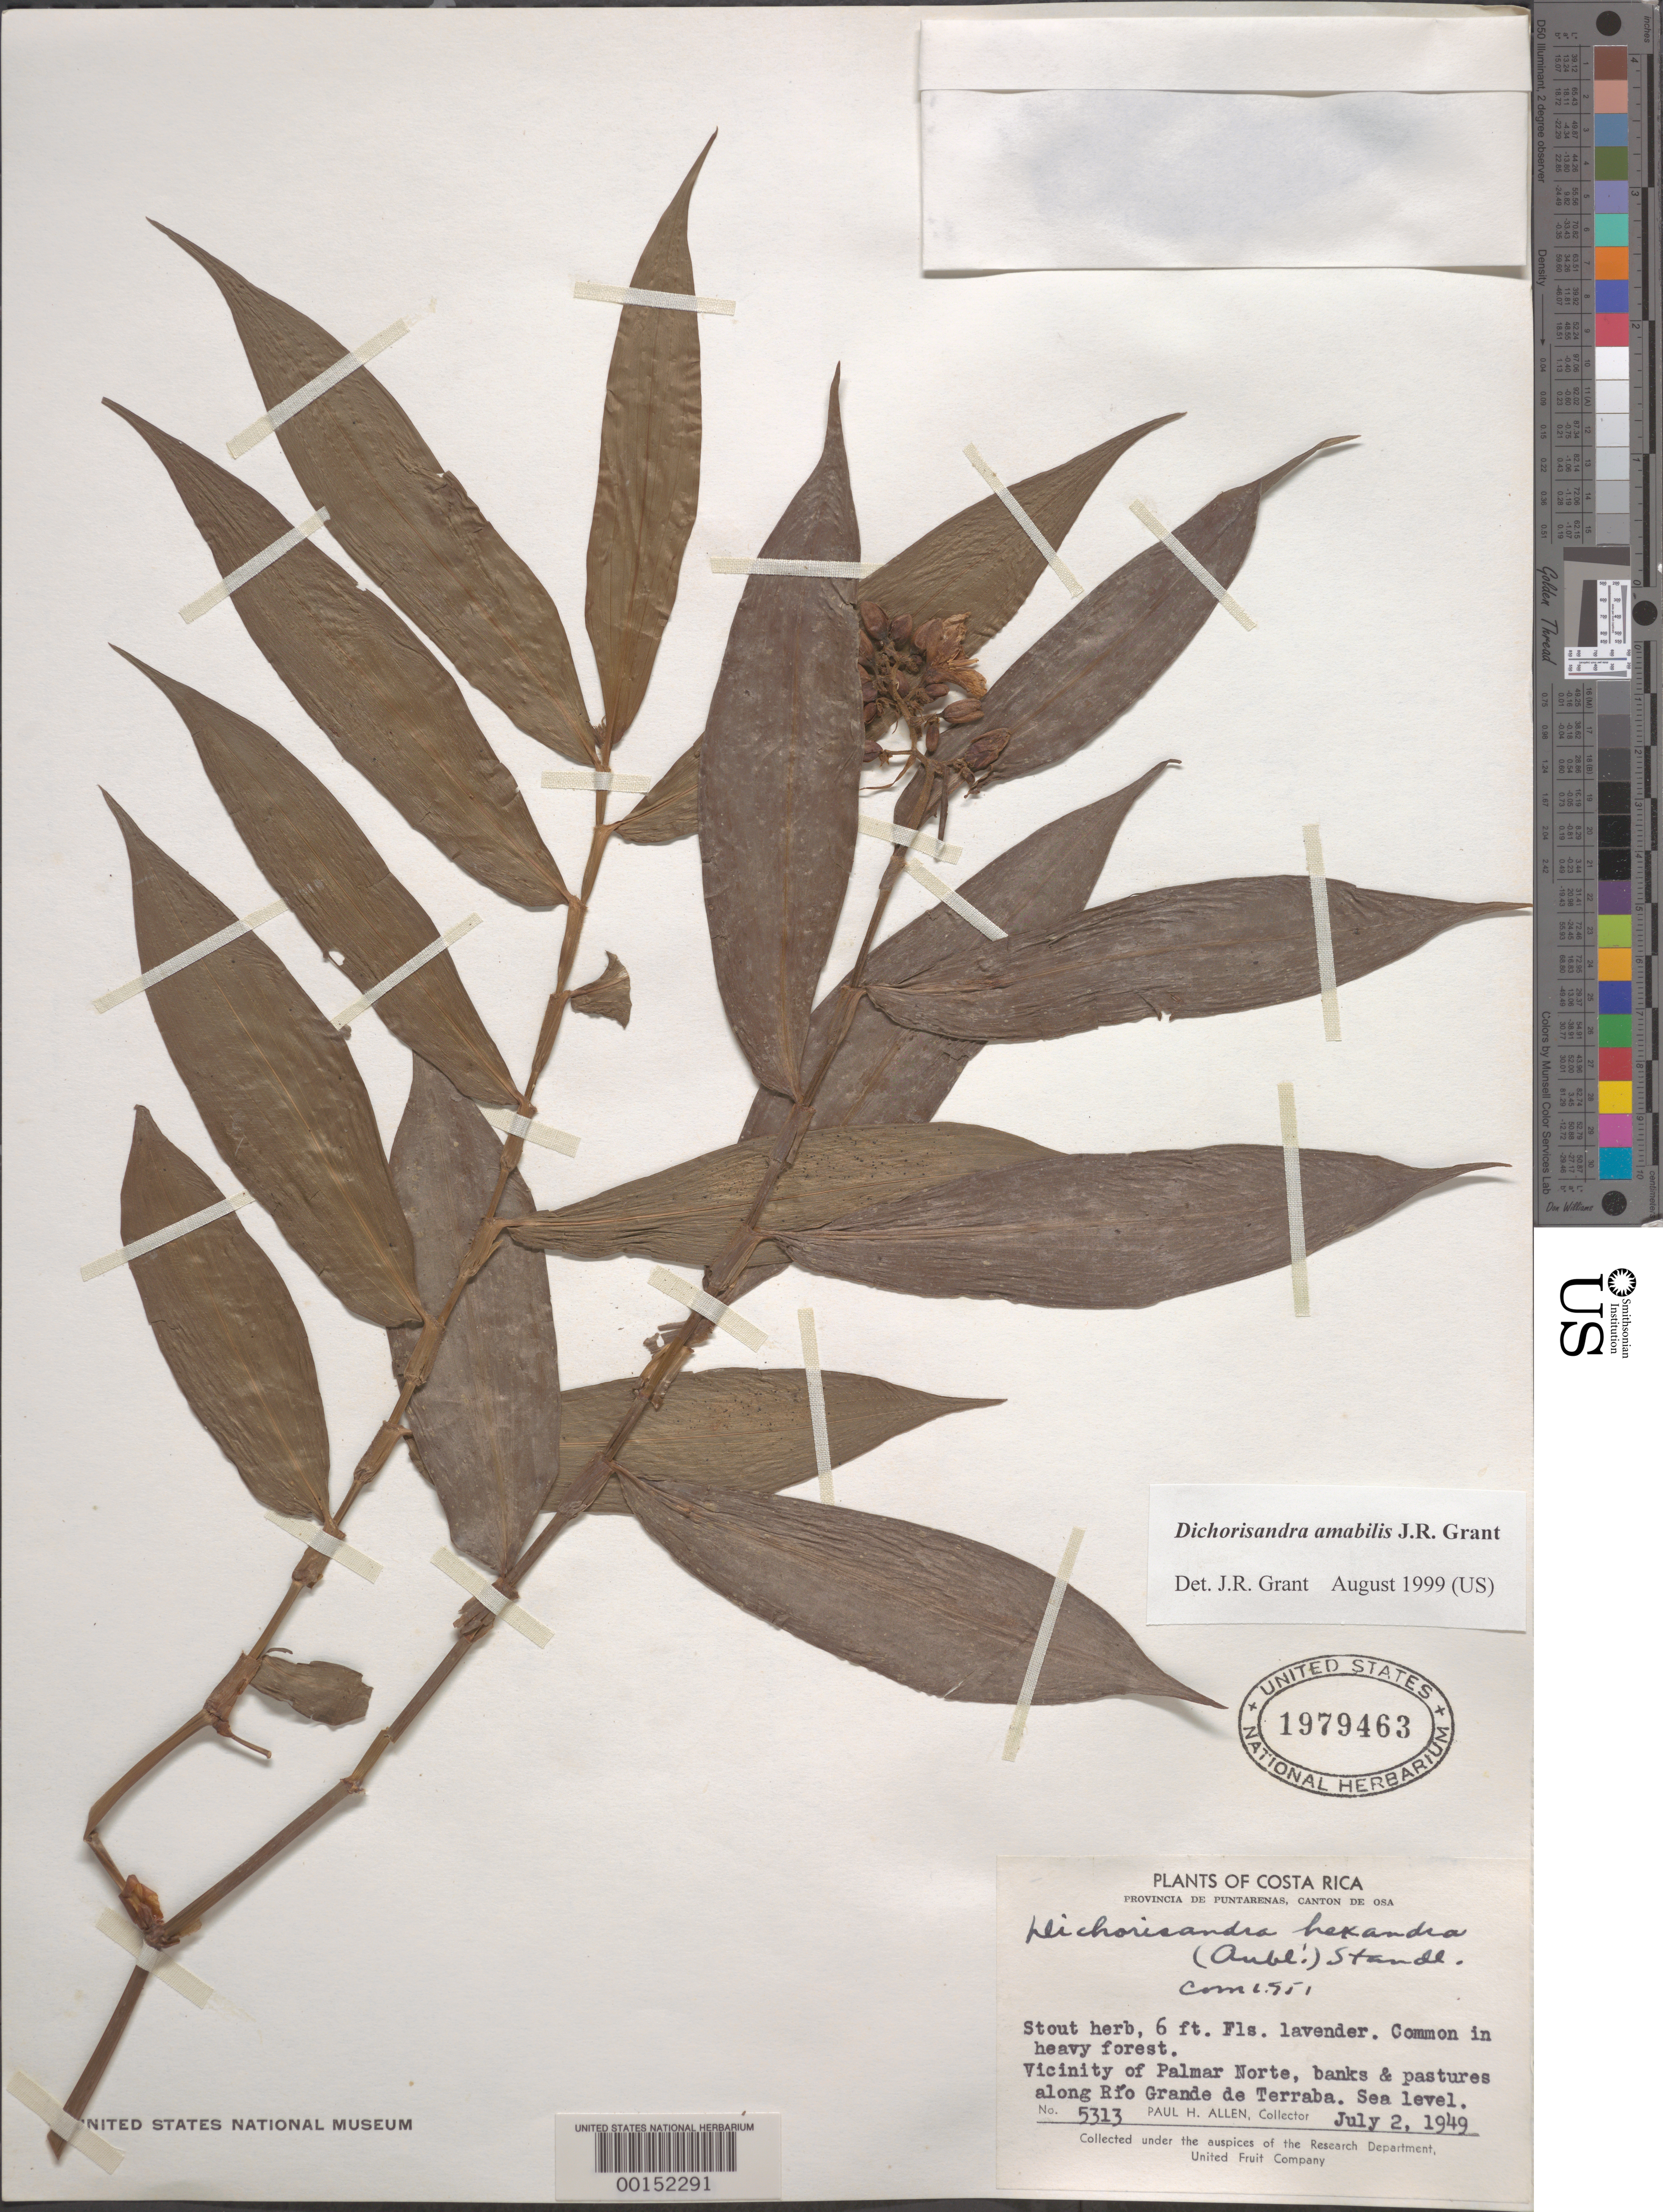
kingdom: Plantae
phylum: Tracheophyta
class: Liliopsida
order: Commelinales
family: Commelinaceae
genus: Dichorisandra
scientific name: Dichorisandra hexandra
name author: (Aubl.) Standl.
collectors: P. H. Allen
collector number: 5313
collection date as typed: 02 Jul 1949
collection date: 1949-07-02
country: Costa Rica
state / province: Puntarenas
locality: Palmar norte, along rio grande de terraba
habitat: Riverbank, heavy forest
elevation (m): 1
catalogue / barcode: US 1979463